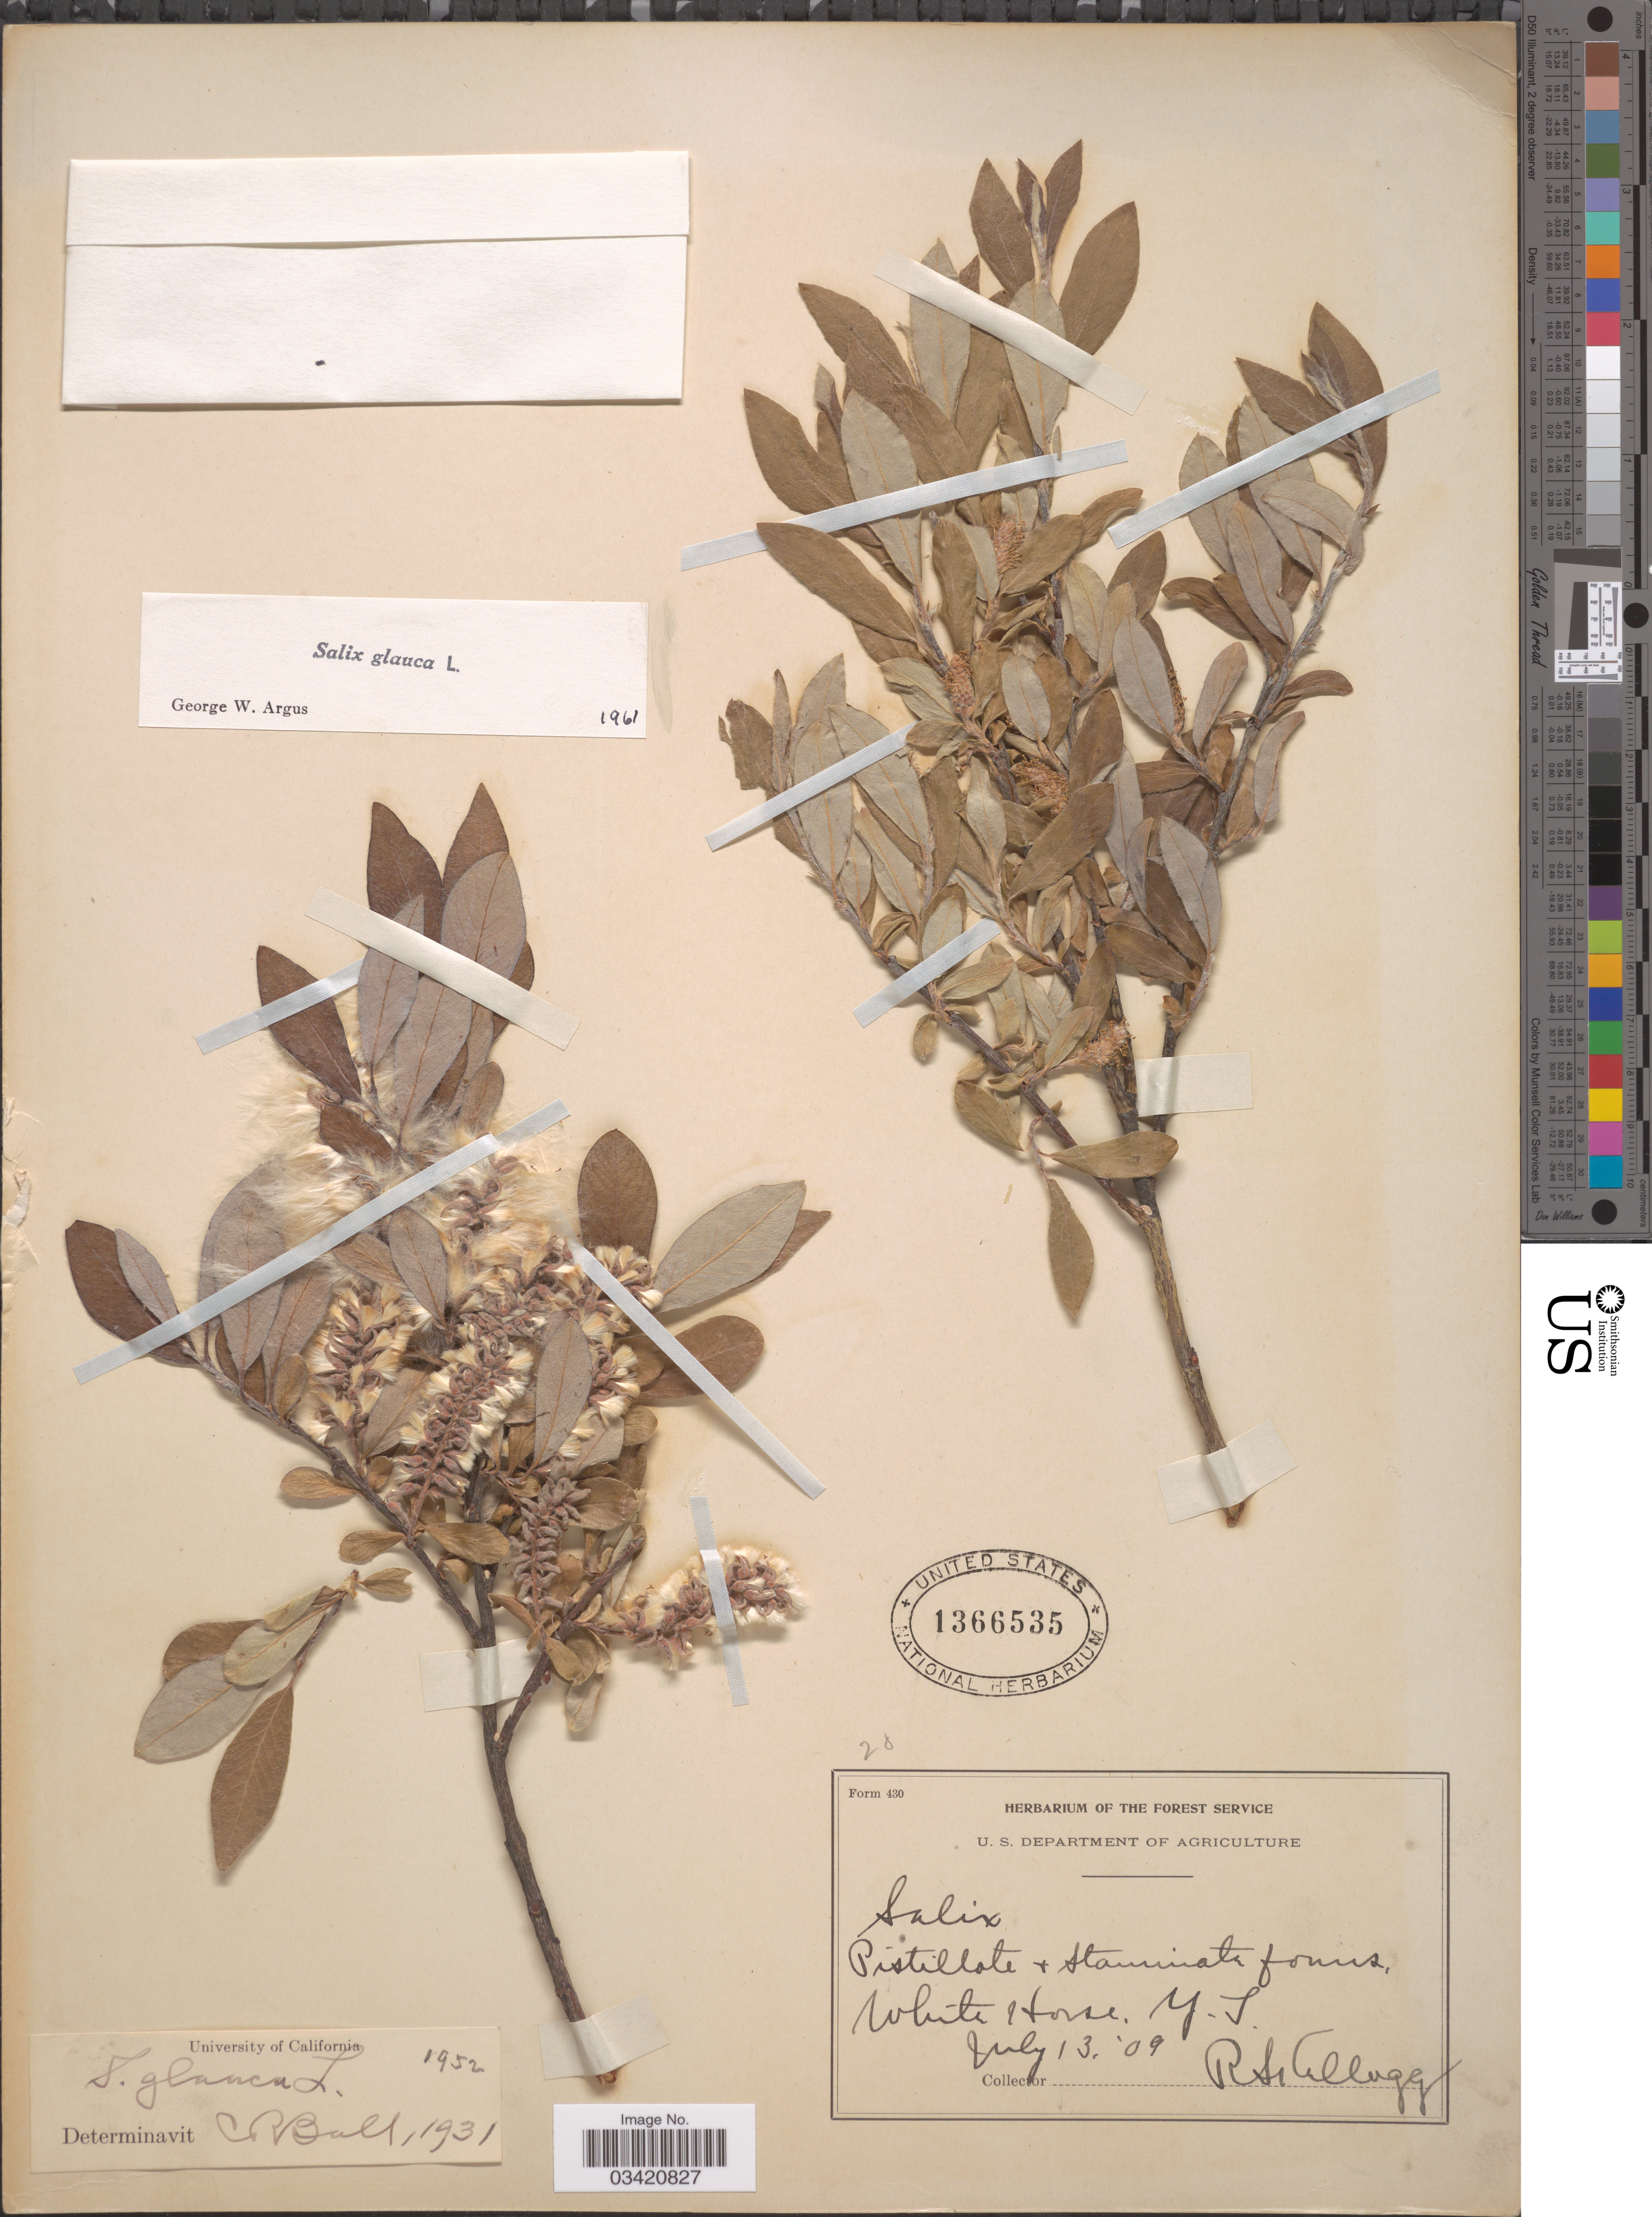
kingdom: Plantae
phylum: Tracheophyta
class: Magnoliopsida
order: Malpighiales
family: Salicaceae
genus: Salix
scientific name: Salix glauca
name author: L.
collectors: R. Kellogg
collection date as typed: Transcribed d/m/y: 13/7/9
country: Canada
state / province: Yukon Territory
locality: White Horse.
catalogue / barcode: US 1366535